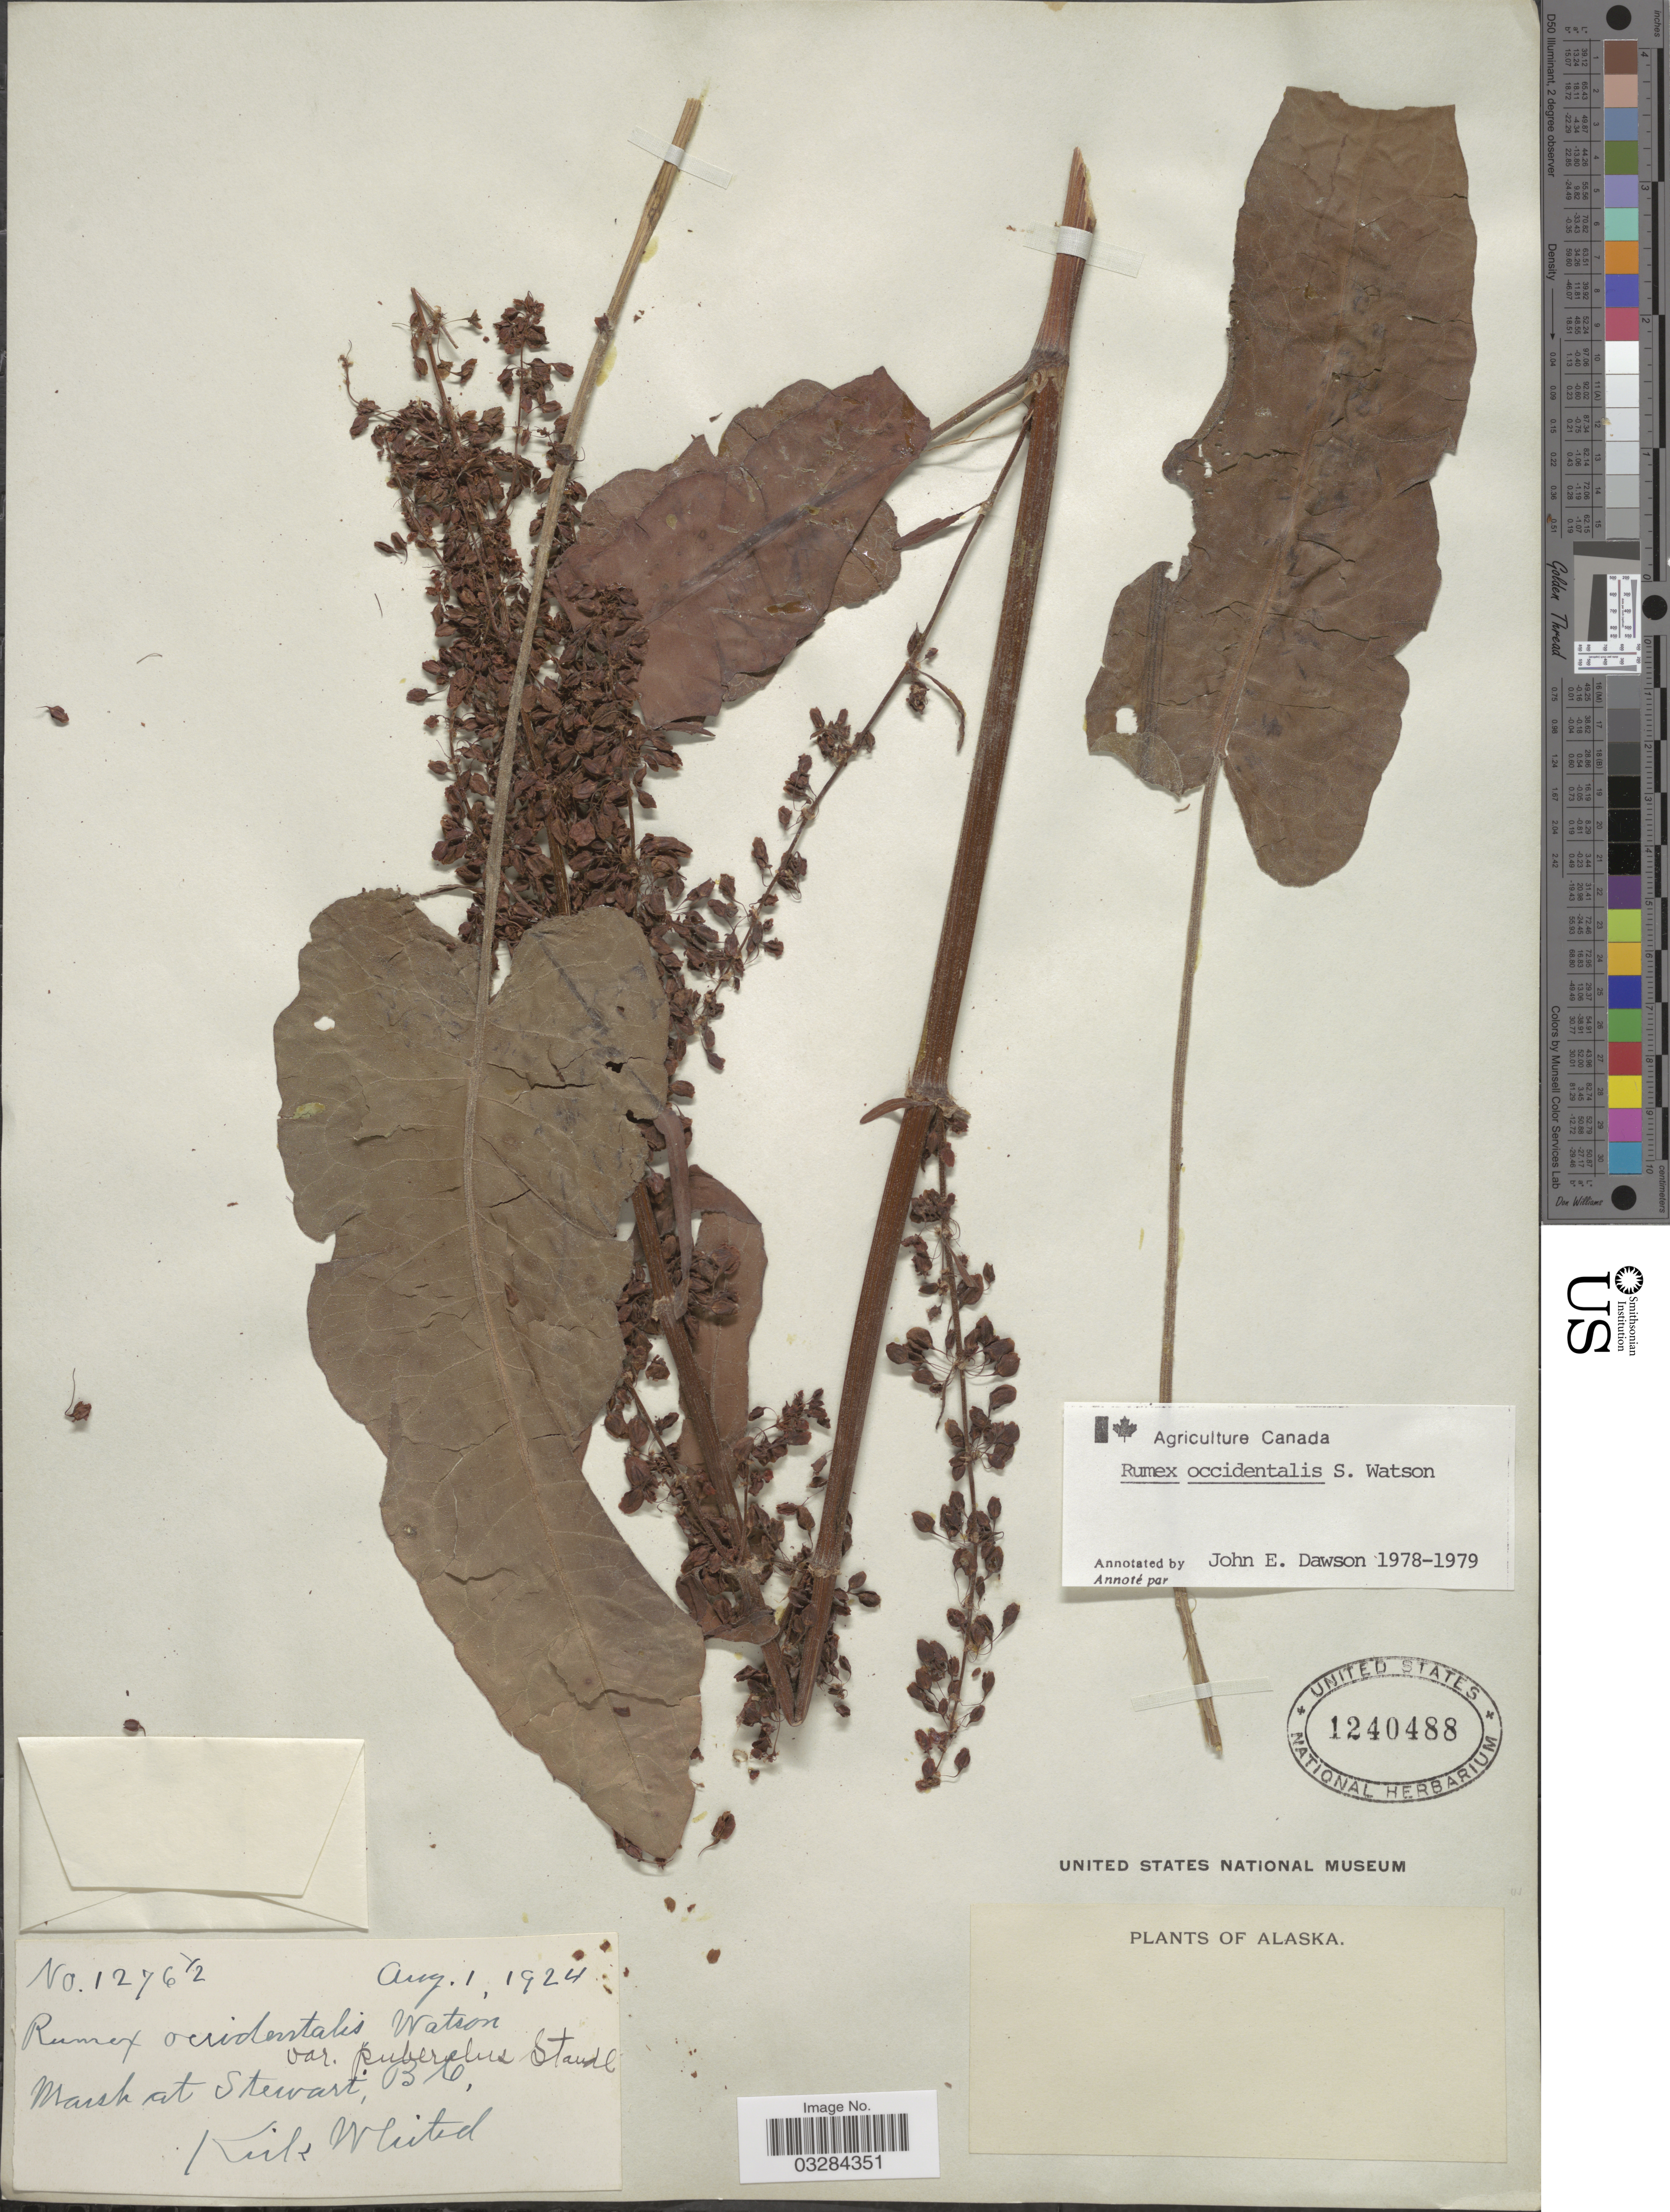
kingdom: Plantae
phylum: Tracheophyta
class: Magnoliopsida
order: Caryophyllales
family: Polygonaceae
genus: Rumex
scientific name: Rumex occidentalis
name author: S. Watson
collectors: K. Whited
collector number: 12762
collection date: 1924-08-01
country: Canada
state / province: British Columbia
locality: Marsh at Stewart.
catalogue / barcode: US 1240488